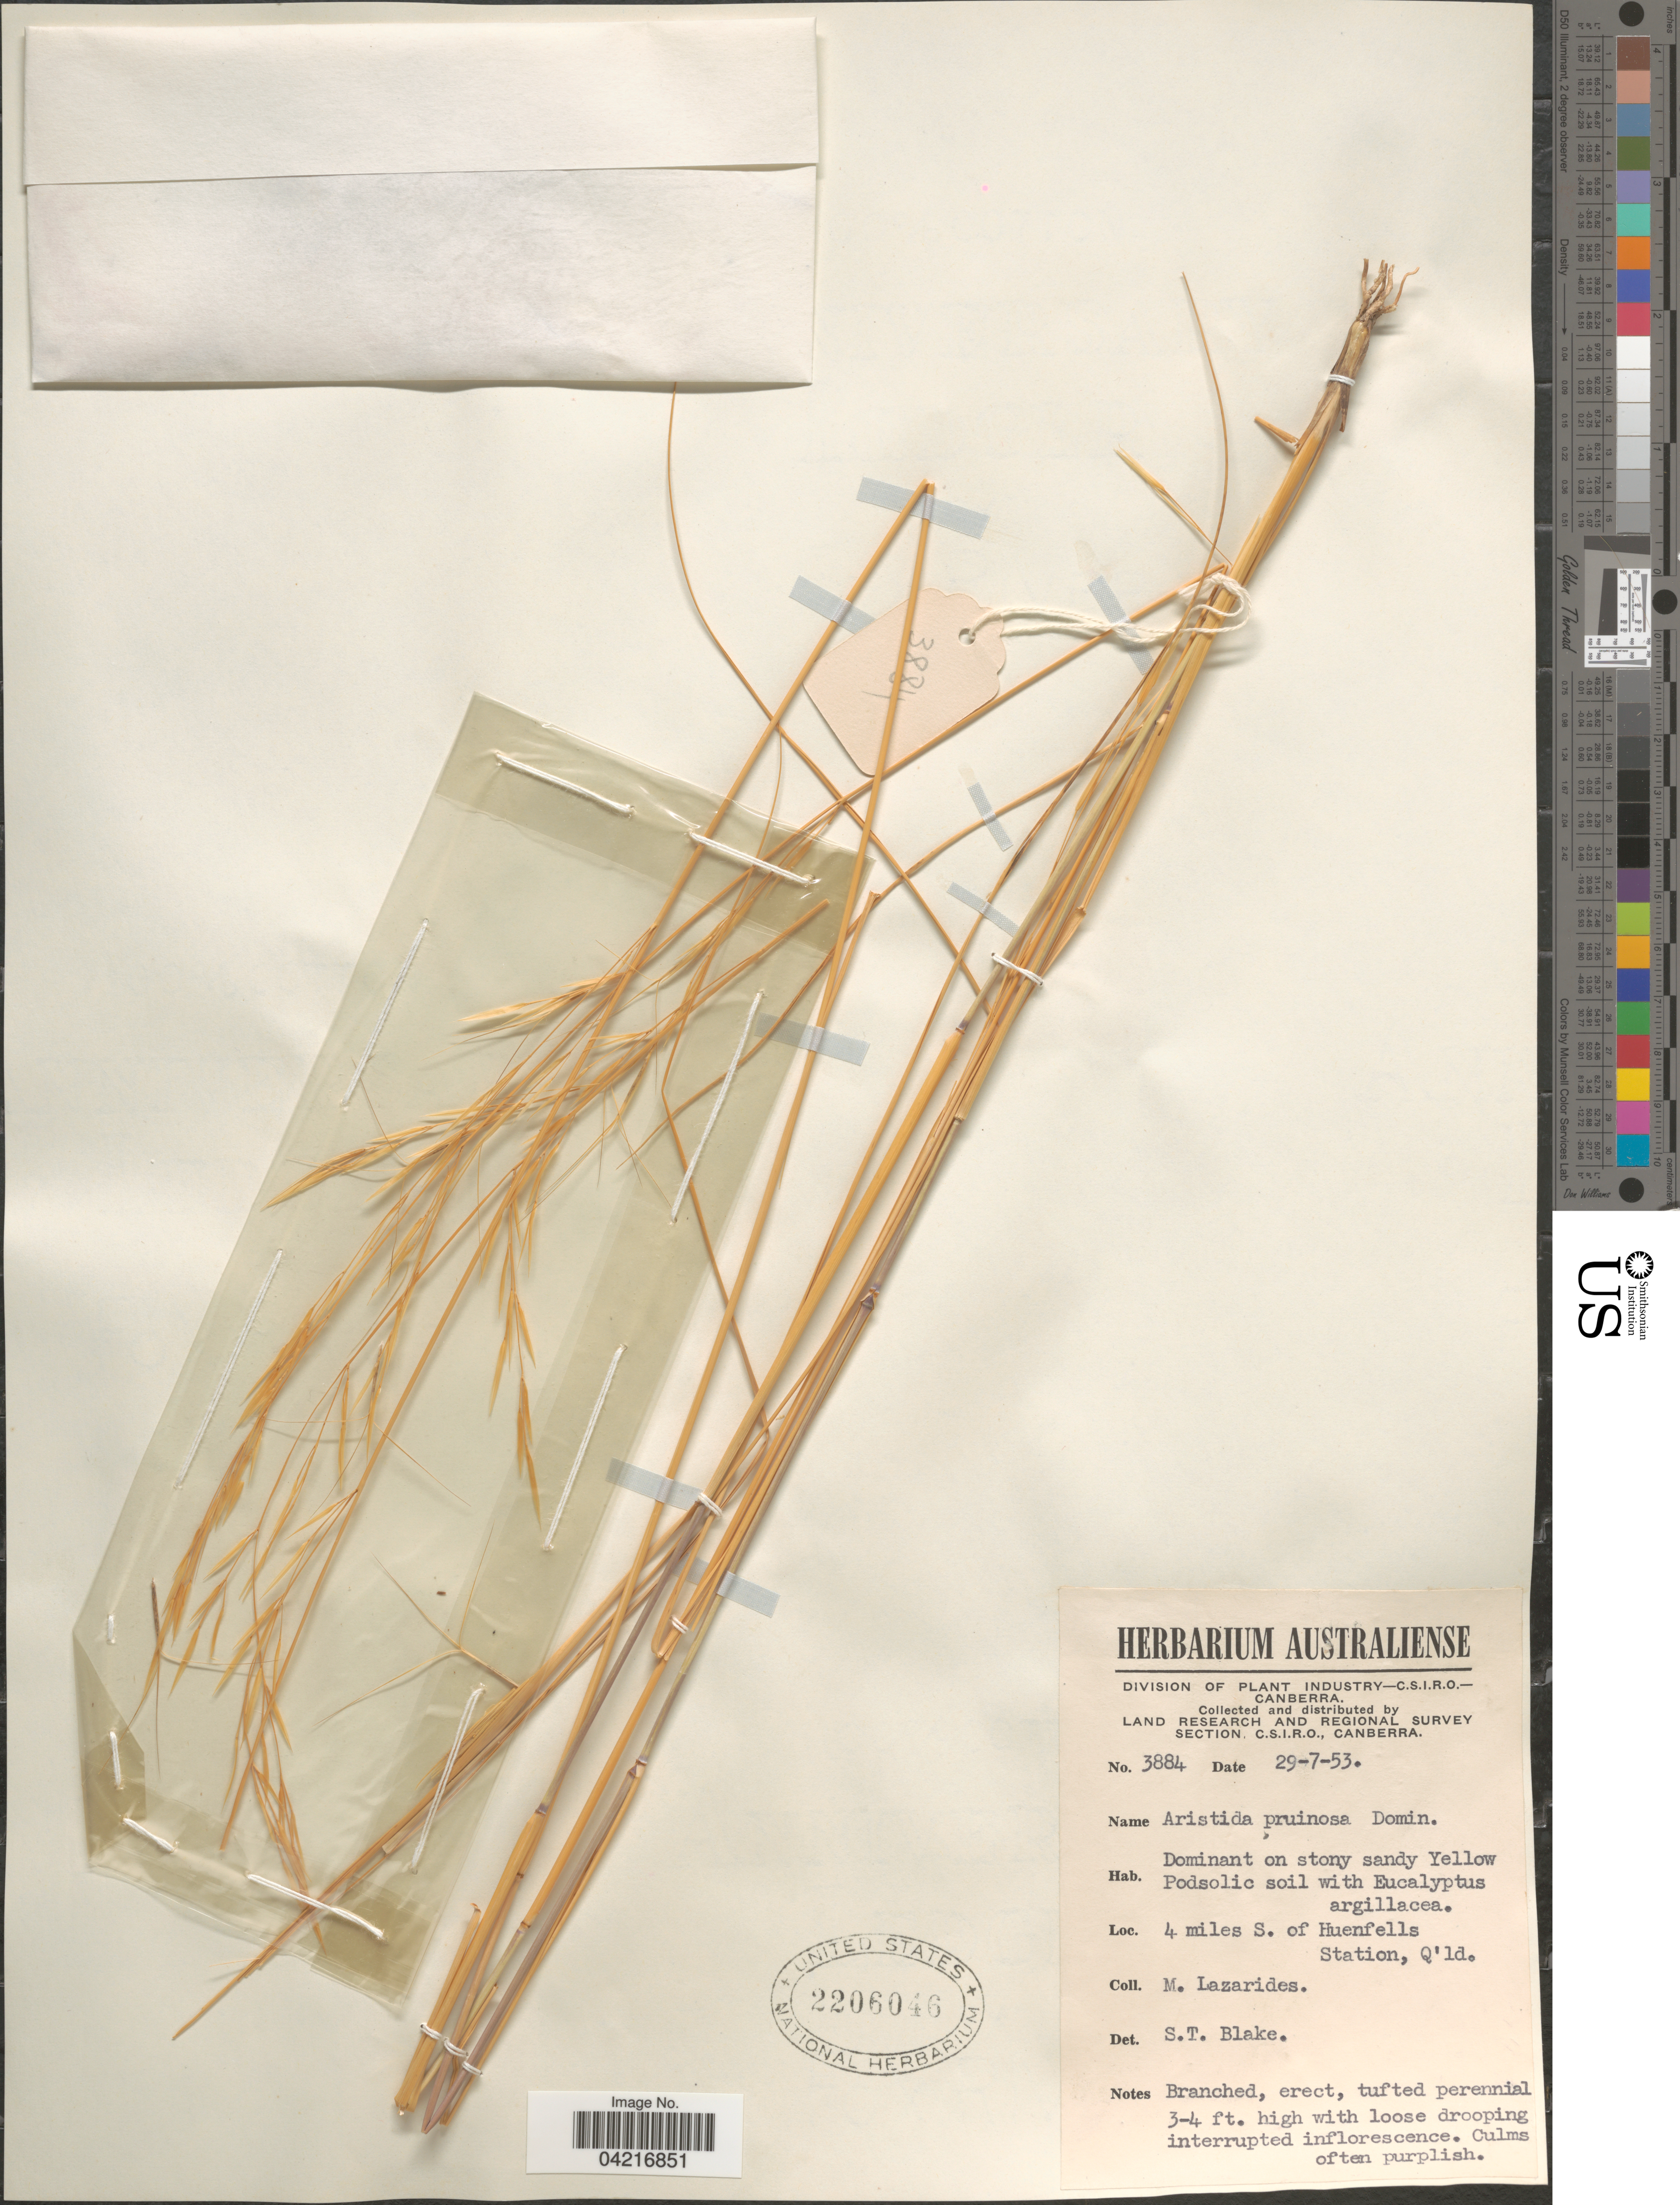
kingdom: Plantae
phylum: Tracheophyta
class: Liliopsida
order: Poales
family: Poaceae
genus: Aristida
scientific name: Aristida pruinosa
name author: Domin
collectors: M. Lazarides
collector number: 3884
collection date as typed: Transcribed d/m/y: 29/7/53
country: Australia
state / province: Queensland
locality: Land Research and Regional Survey Section, C.S.I.R.O. 4 miles S. of Huenfells Station.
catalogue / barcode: US 2206046